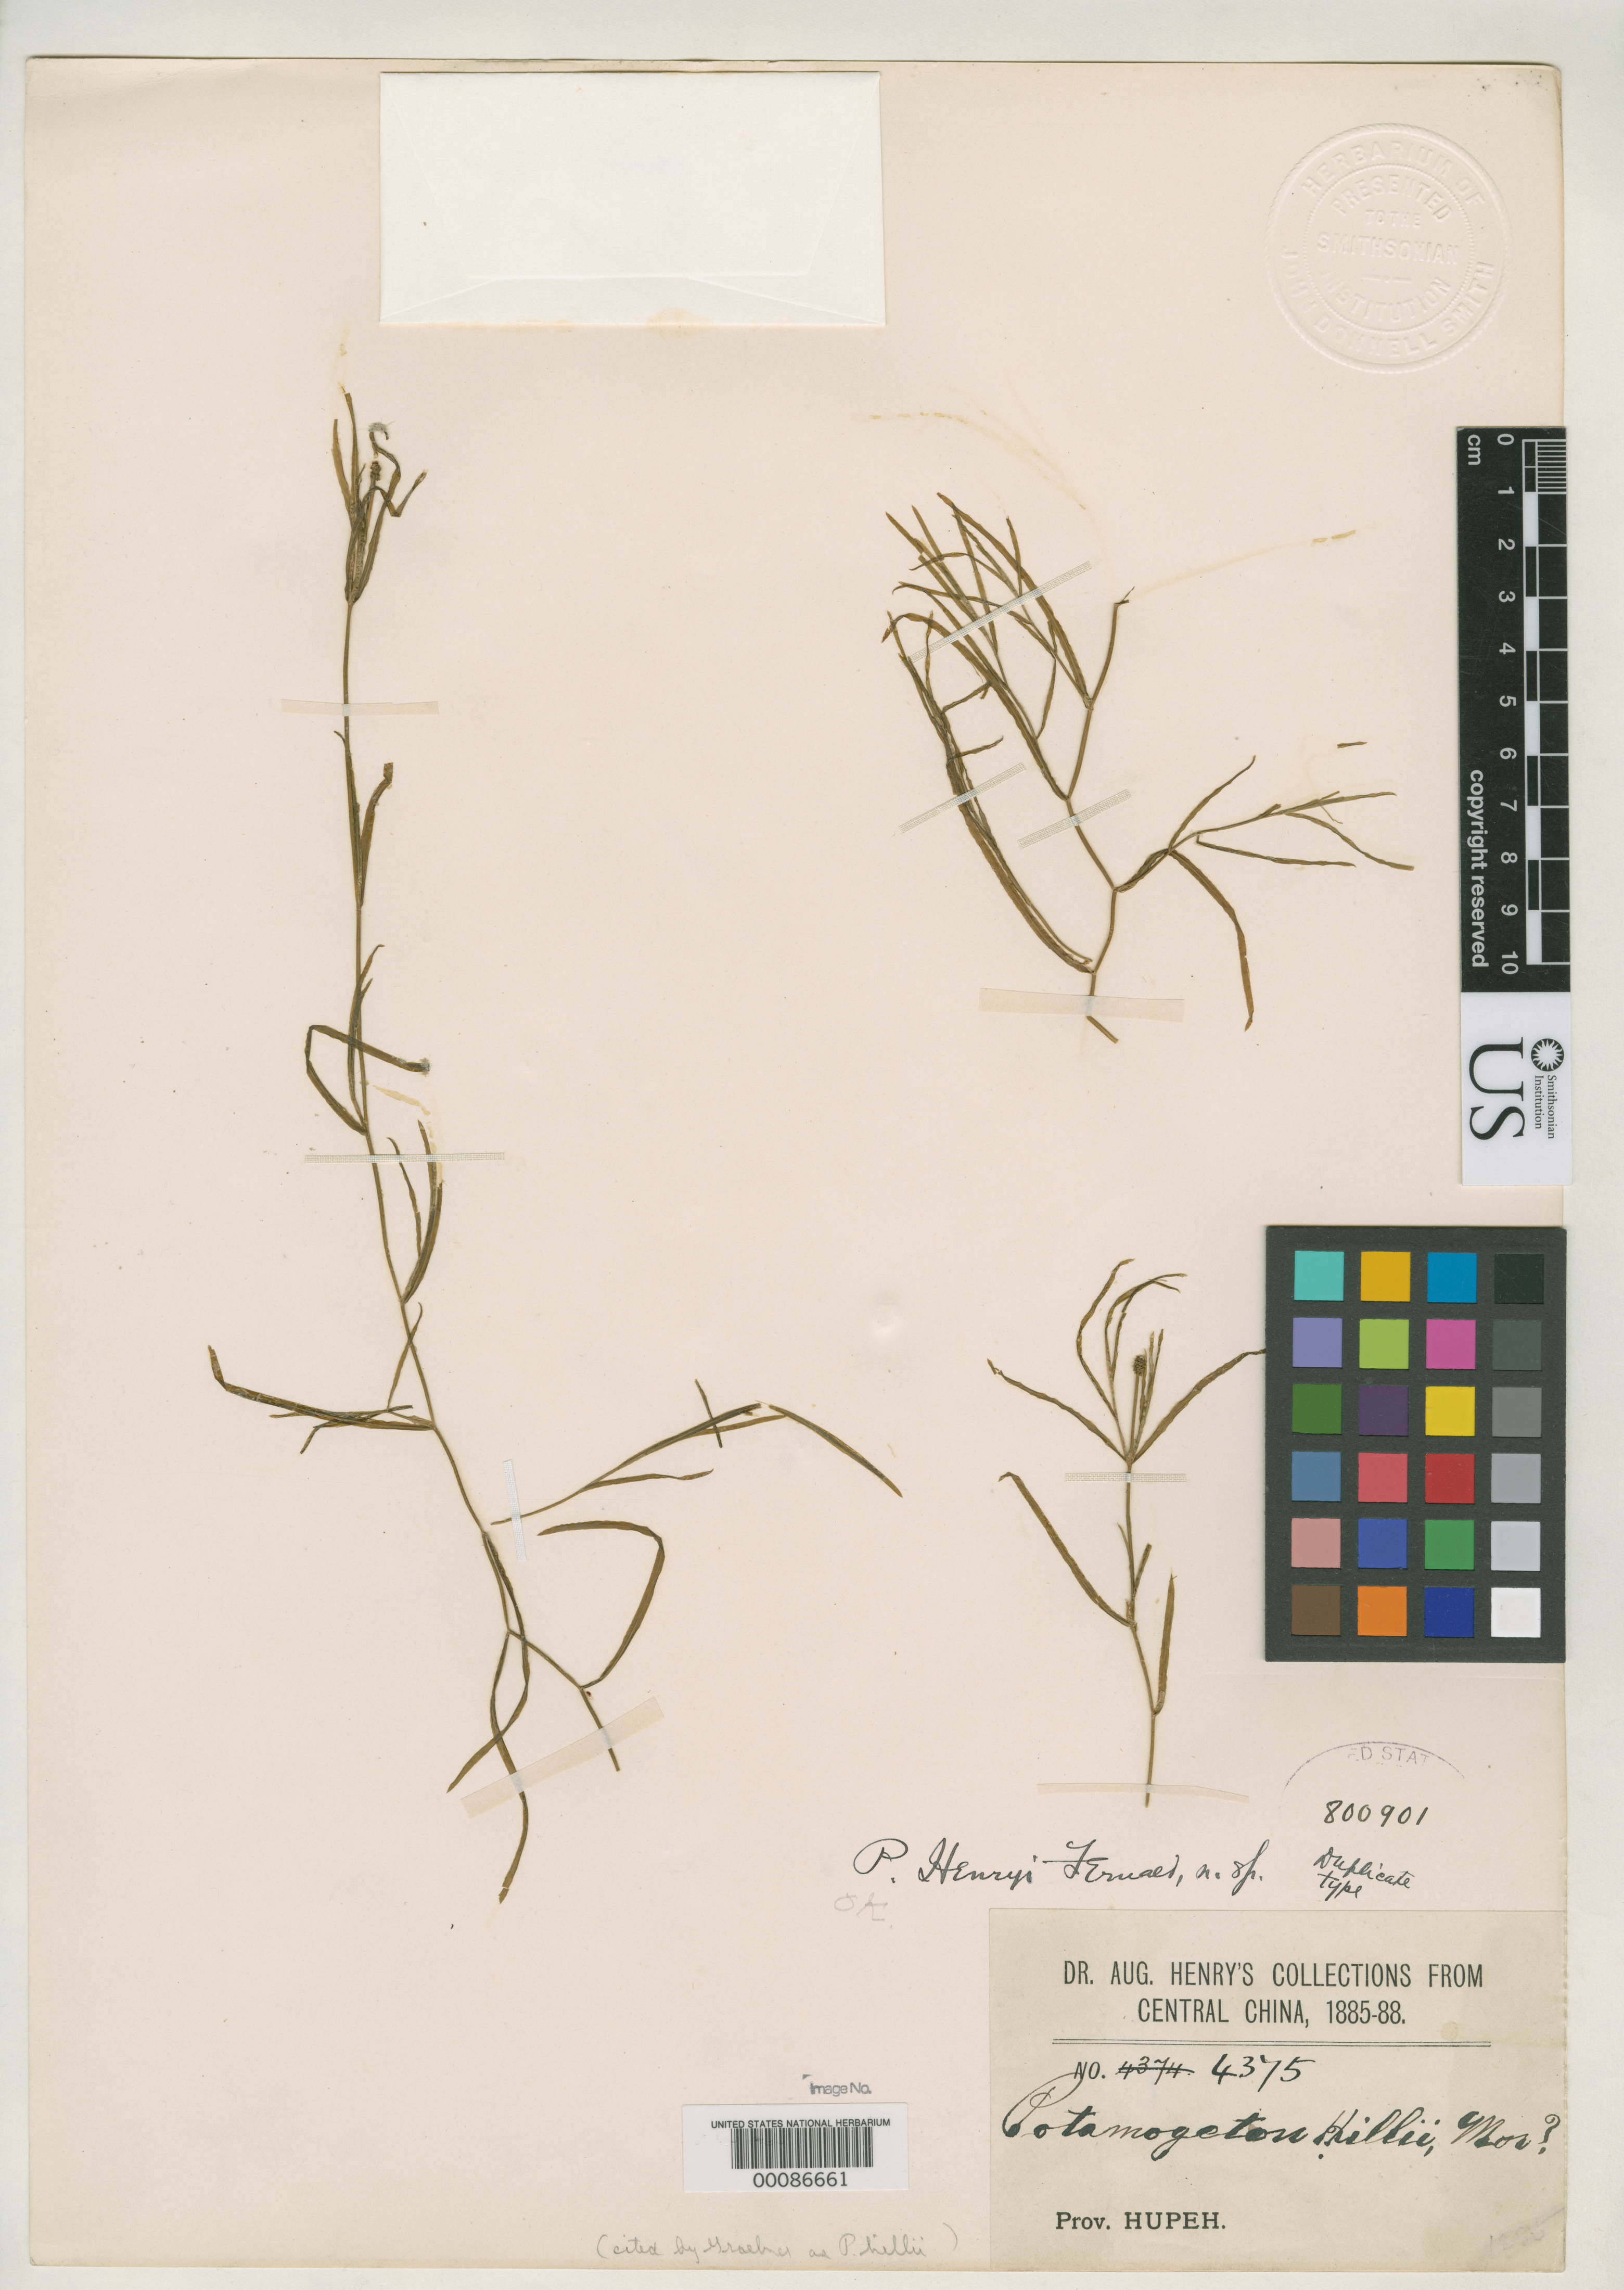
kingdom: Plantae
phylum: Tracheophyta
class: Liliopsida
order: Alismatales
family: Potamogetonaceae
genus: Potamogeton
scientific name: Potamogeton henryi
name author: Fernald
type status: Isotype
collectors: A. Henry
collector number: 4375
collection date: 1885/1888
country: China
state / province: Hubei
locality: Central China. Prov. Hupeh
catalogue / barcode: US 800901